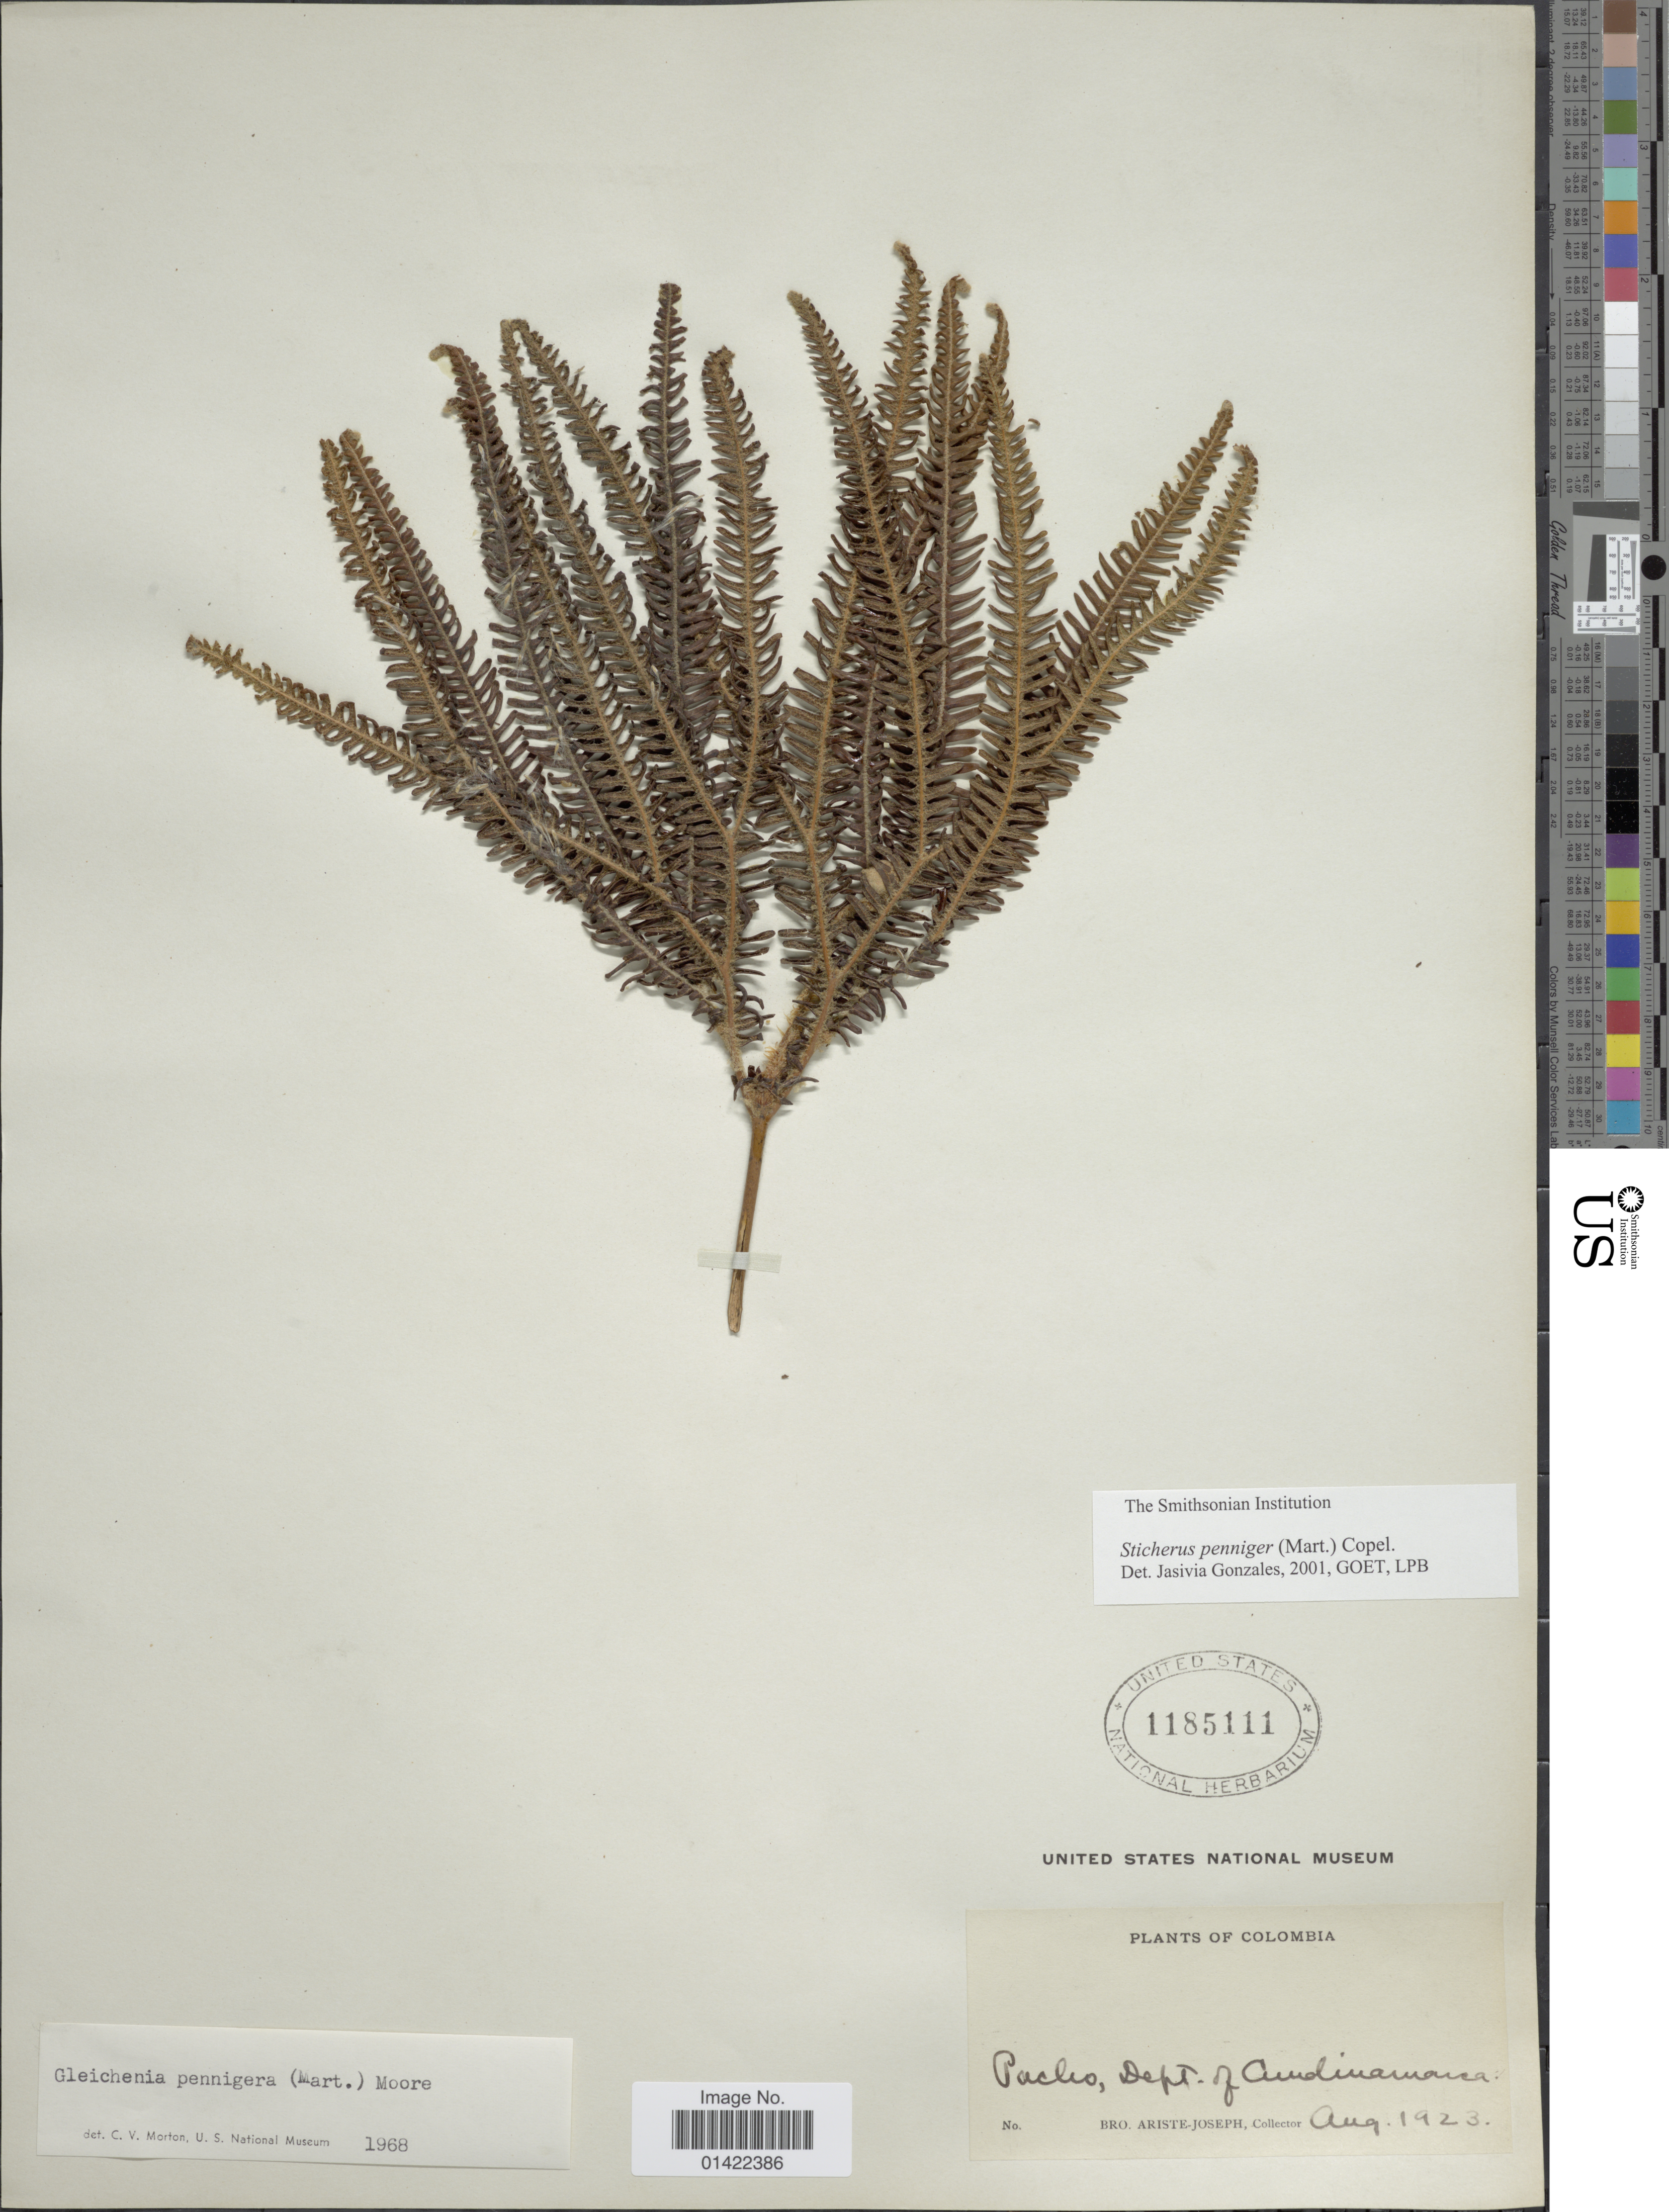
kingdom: Plantae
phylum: Tracheophyta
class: Polypodiopsida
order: Gleicheniales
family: Gleicheniaceae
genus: Sticherus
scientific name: Sticherus pruinosus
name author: (Mart.) Ching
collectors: Bro. Ariste-Joseph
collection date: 1923-08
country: Colombia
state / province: Cundinamarca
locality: Pacho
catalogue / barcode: US 1185111